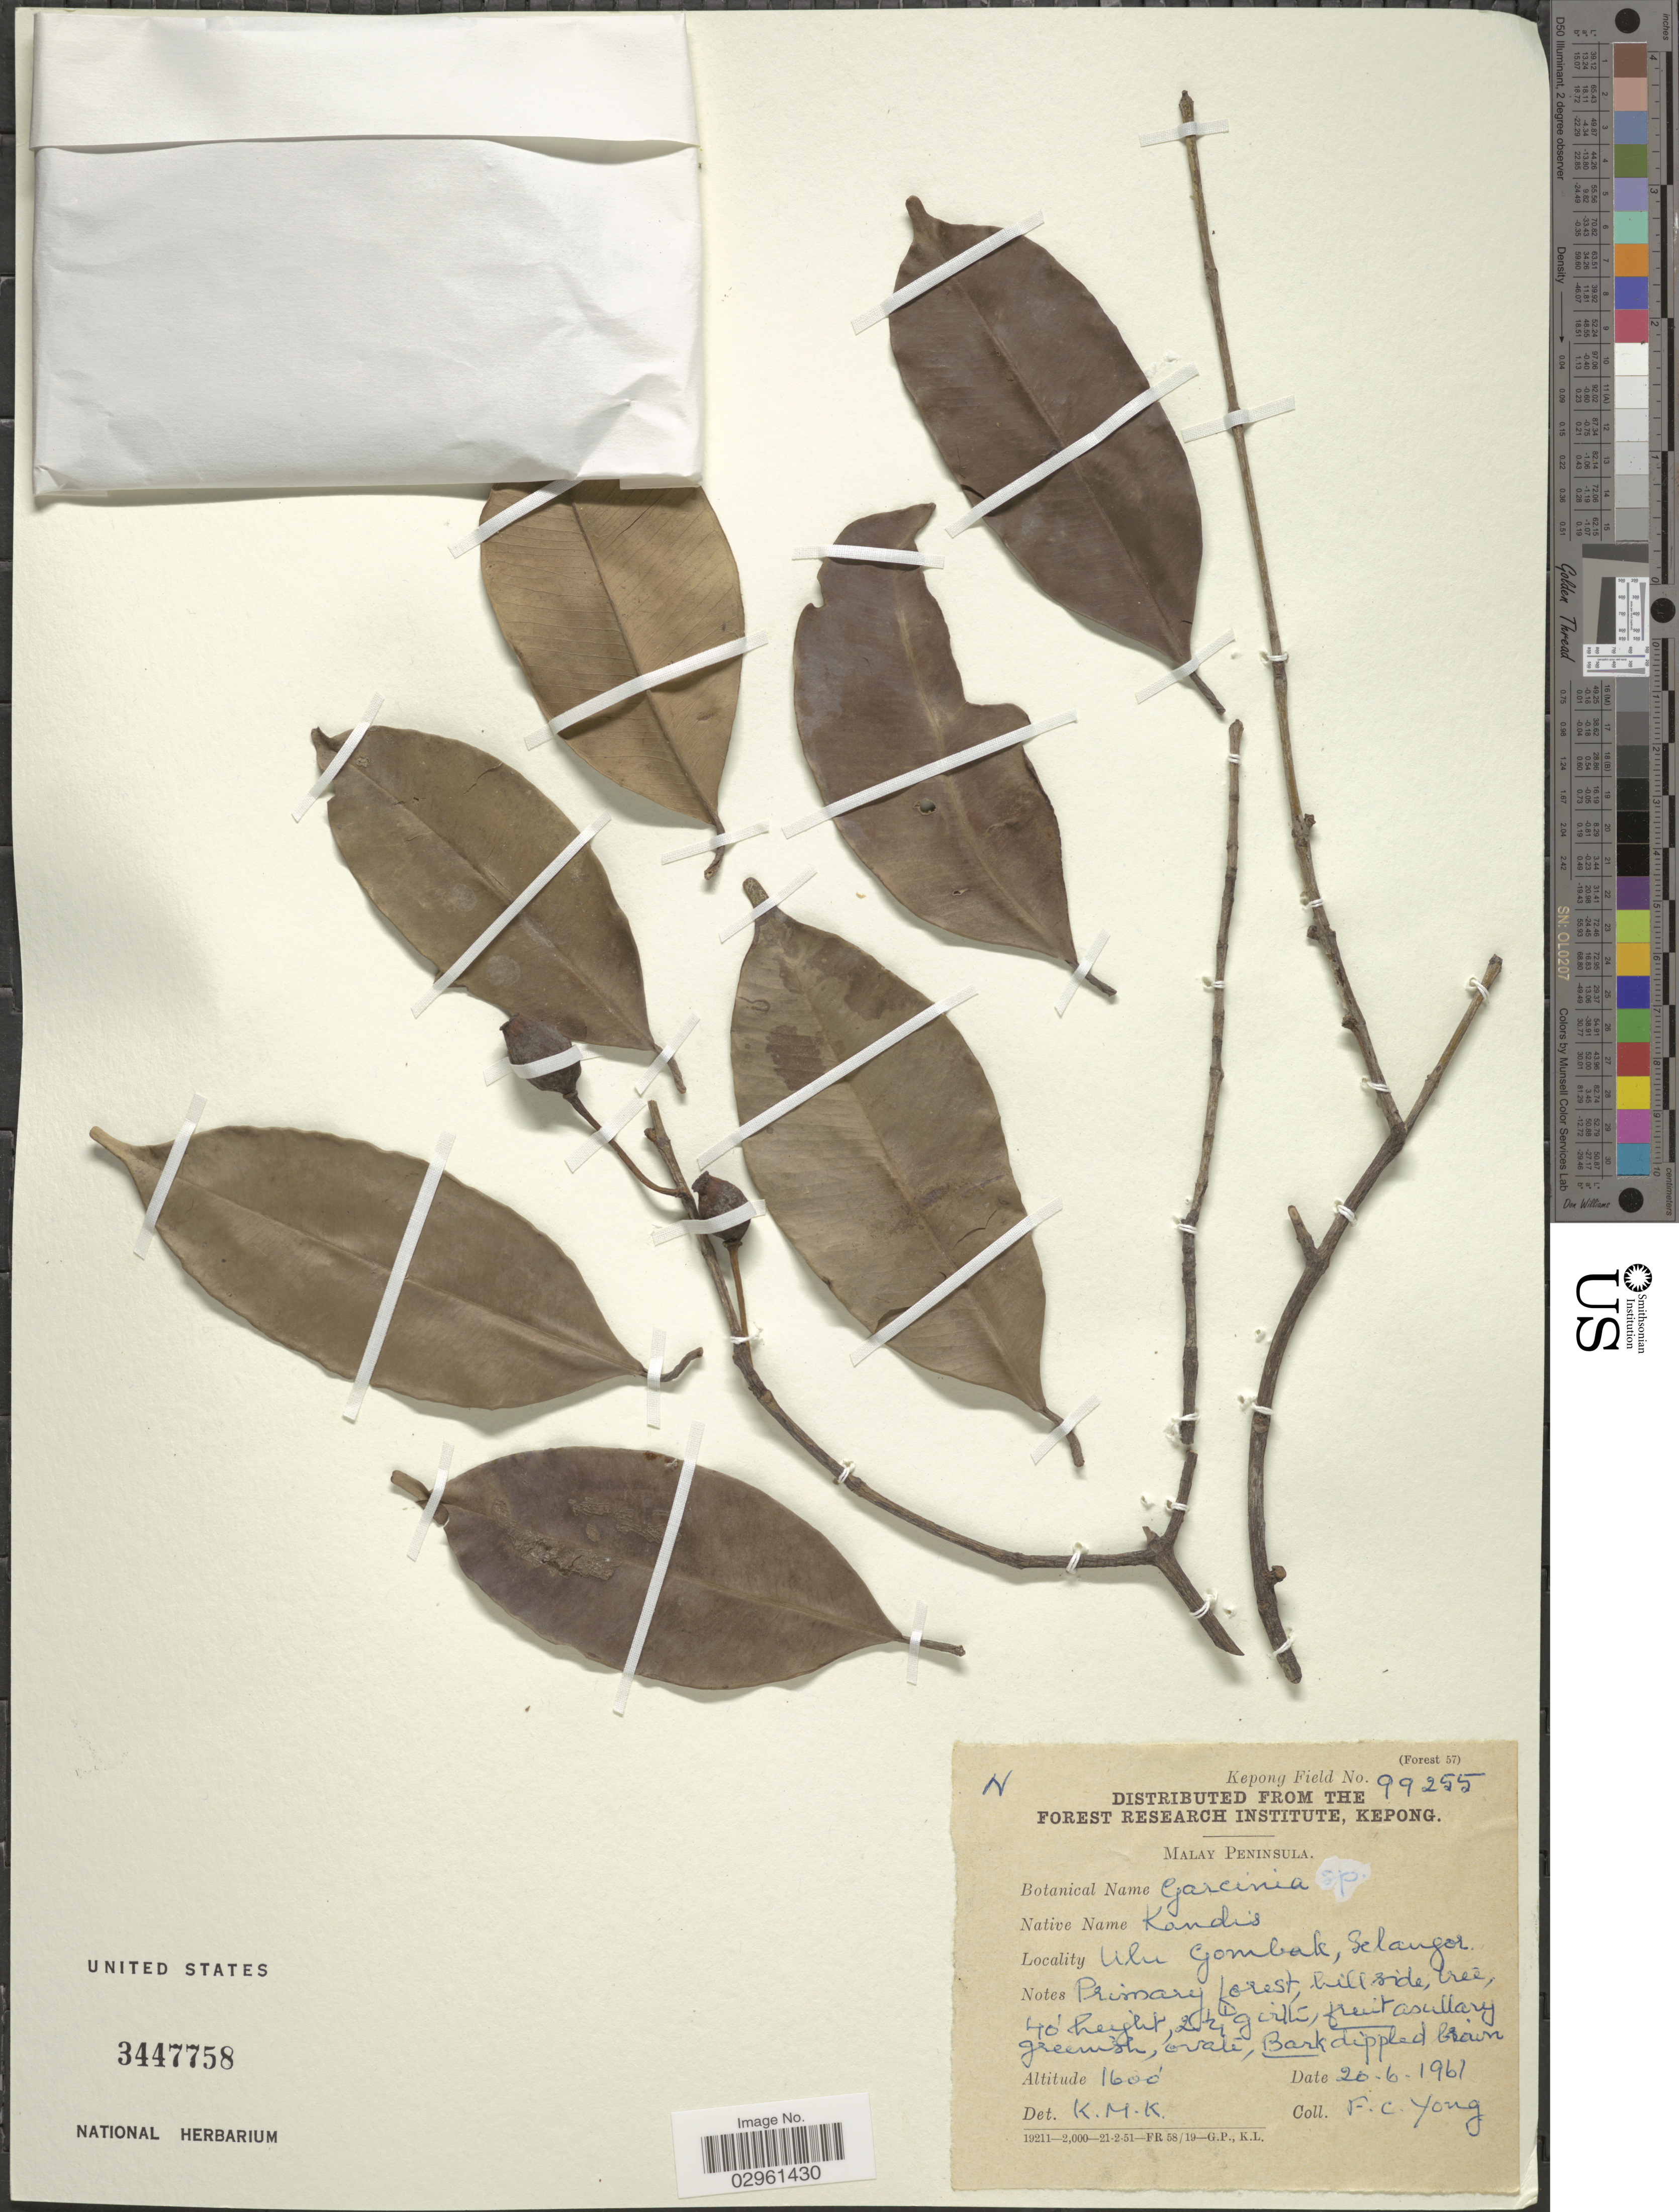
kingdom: Plantae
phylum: Tracheophyta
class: Magnoliopsida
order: Malpighiales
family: Clusiaceae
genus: Garcinia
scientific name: Garcinia sp.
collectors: F. Yong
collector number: Kepong Field 99255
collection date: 1961-06-20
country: Malaysia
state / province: Selangor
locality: Ulu Gombak, Selangor.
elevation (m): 488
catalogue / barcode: US 3447758